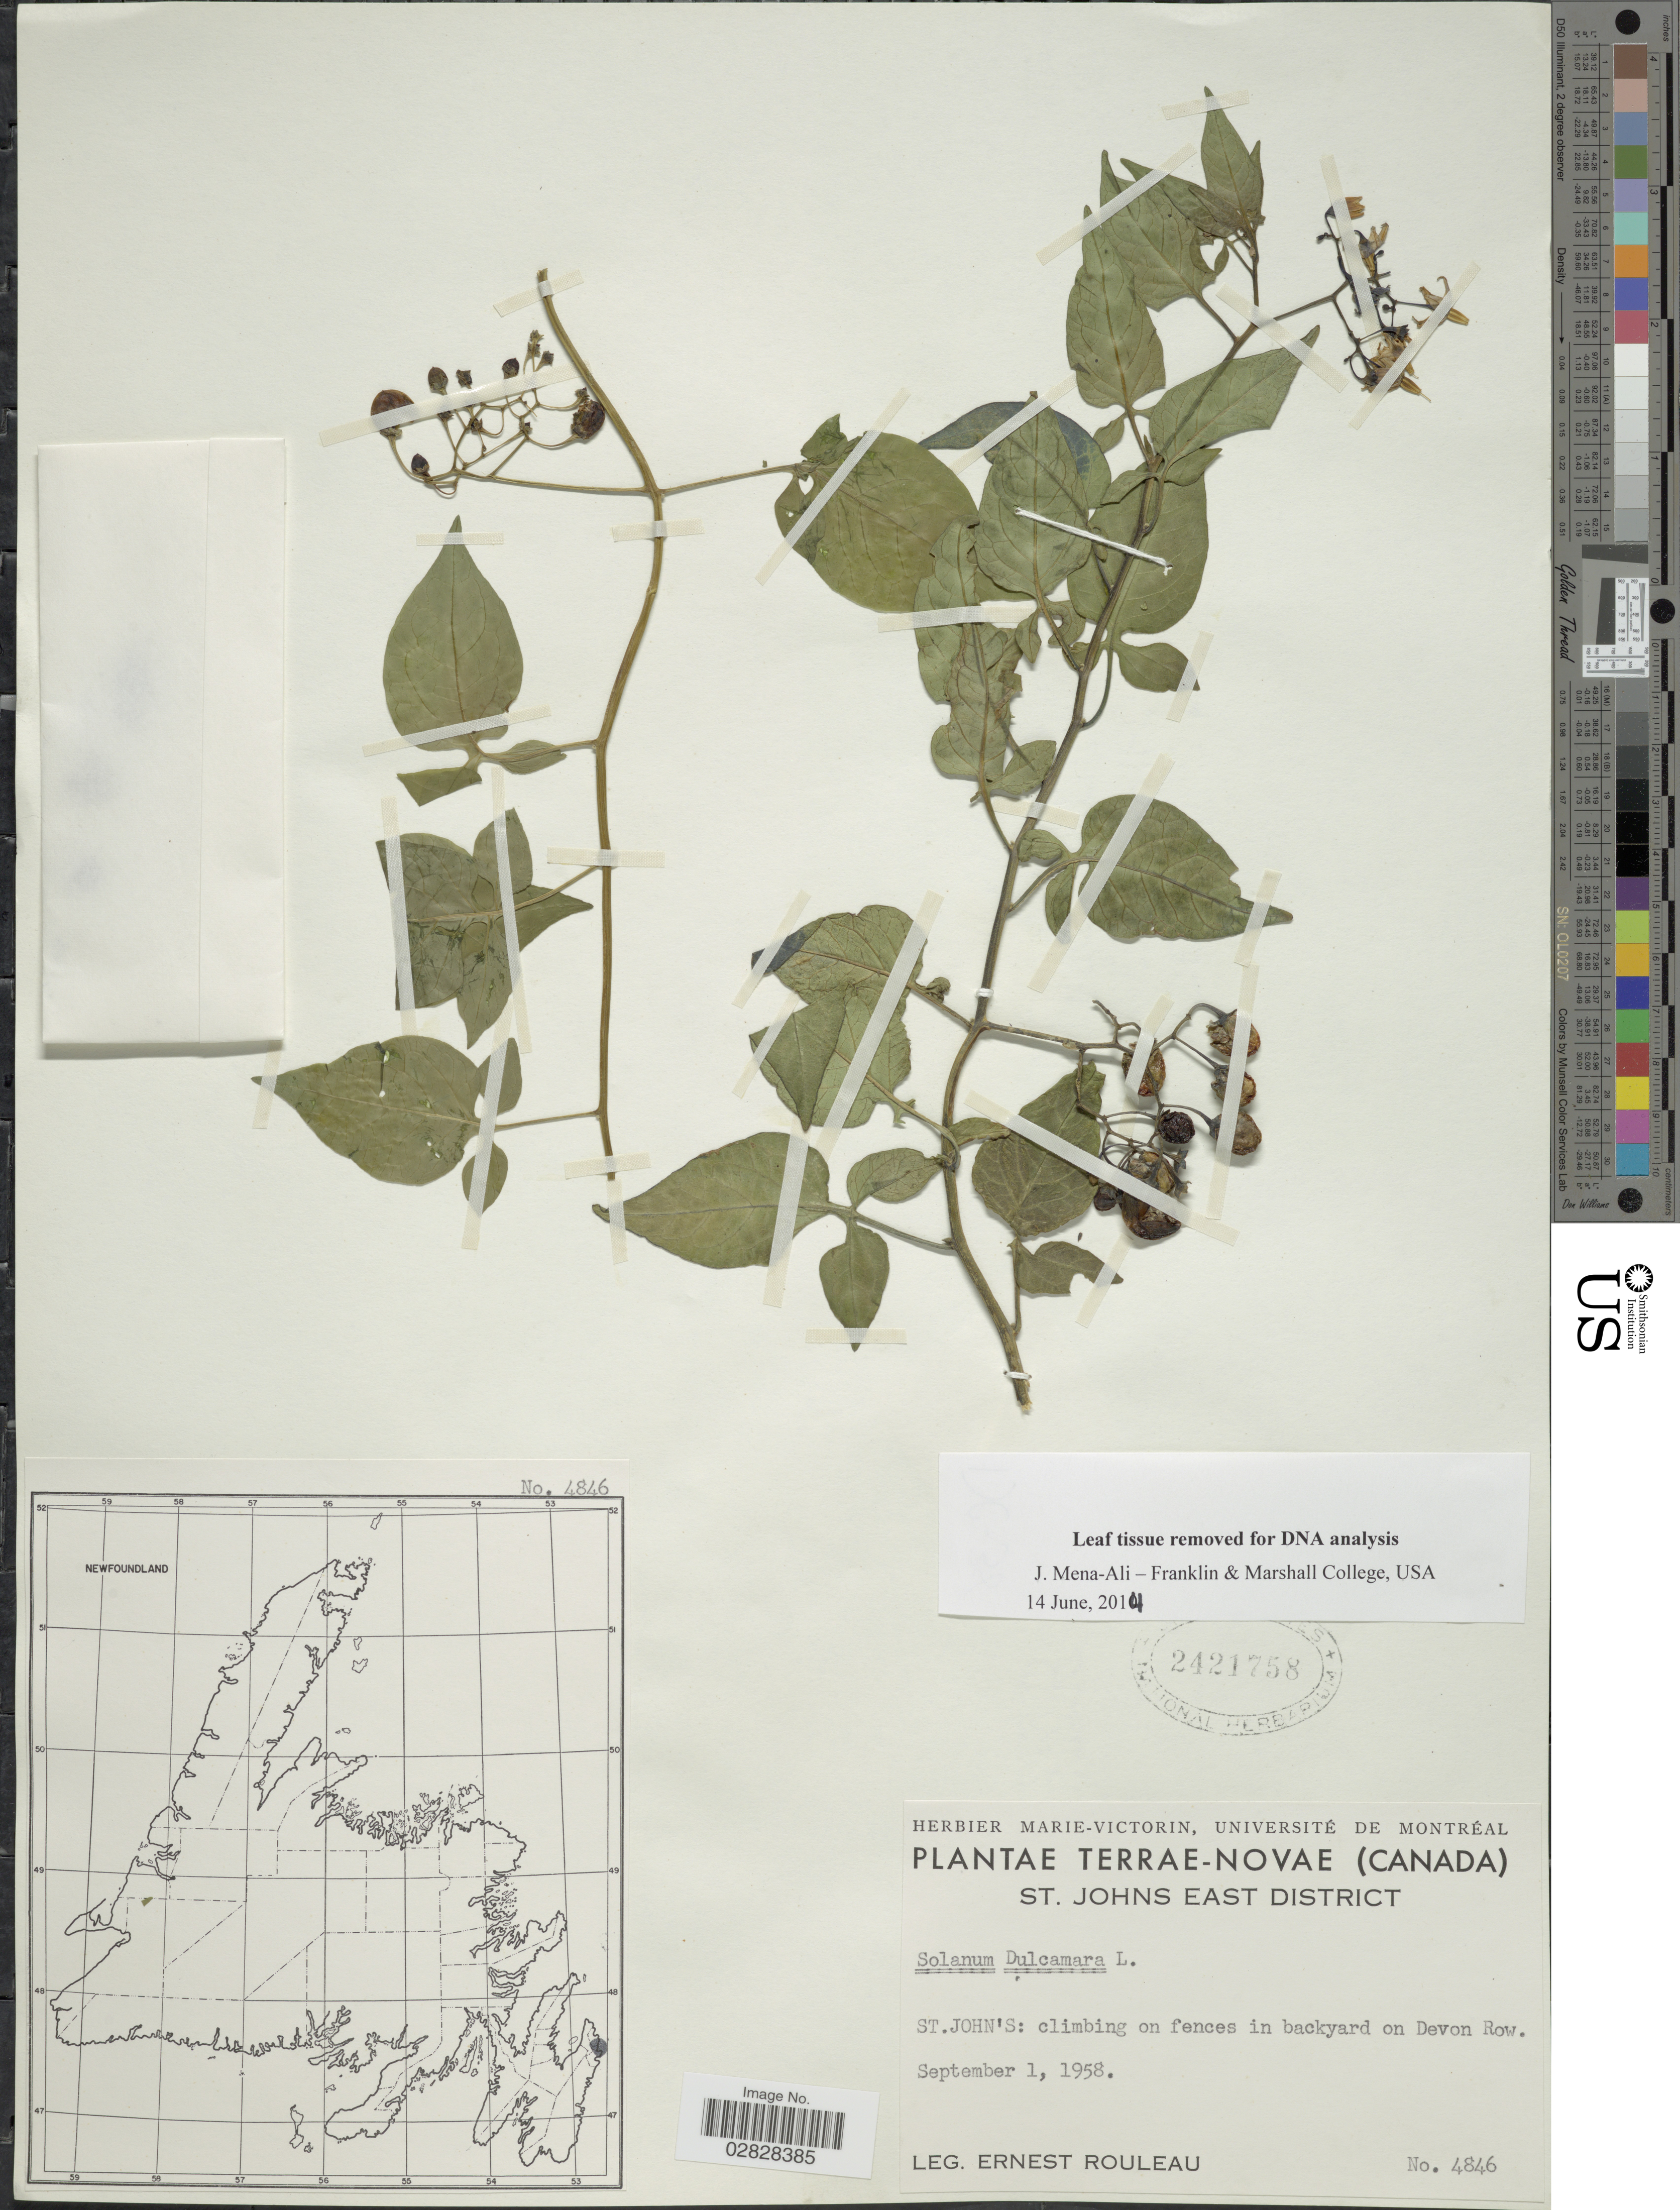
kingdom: Plantae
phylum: Tracheophyta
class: Magnoliopsida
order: Solanales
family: Solanaceae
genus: Solanum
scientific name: Solanum dulcamara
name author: L.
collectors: J. Rouleau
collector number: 4846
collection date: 1958-09-01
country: Canada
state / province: Newfoundland and Labrador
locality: Terrae-Novae. St. Johns East District. St. John's: climbing on fences in backyard on Devon Row.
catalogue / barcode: US 2421758